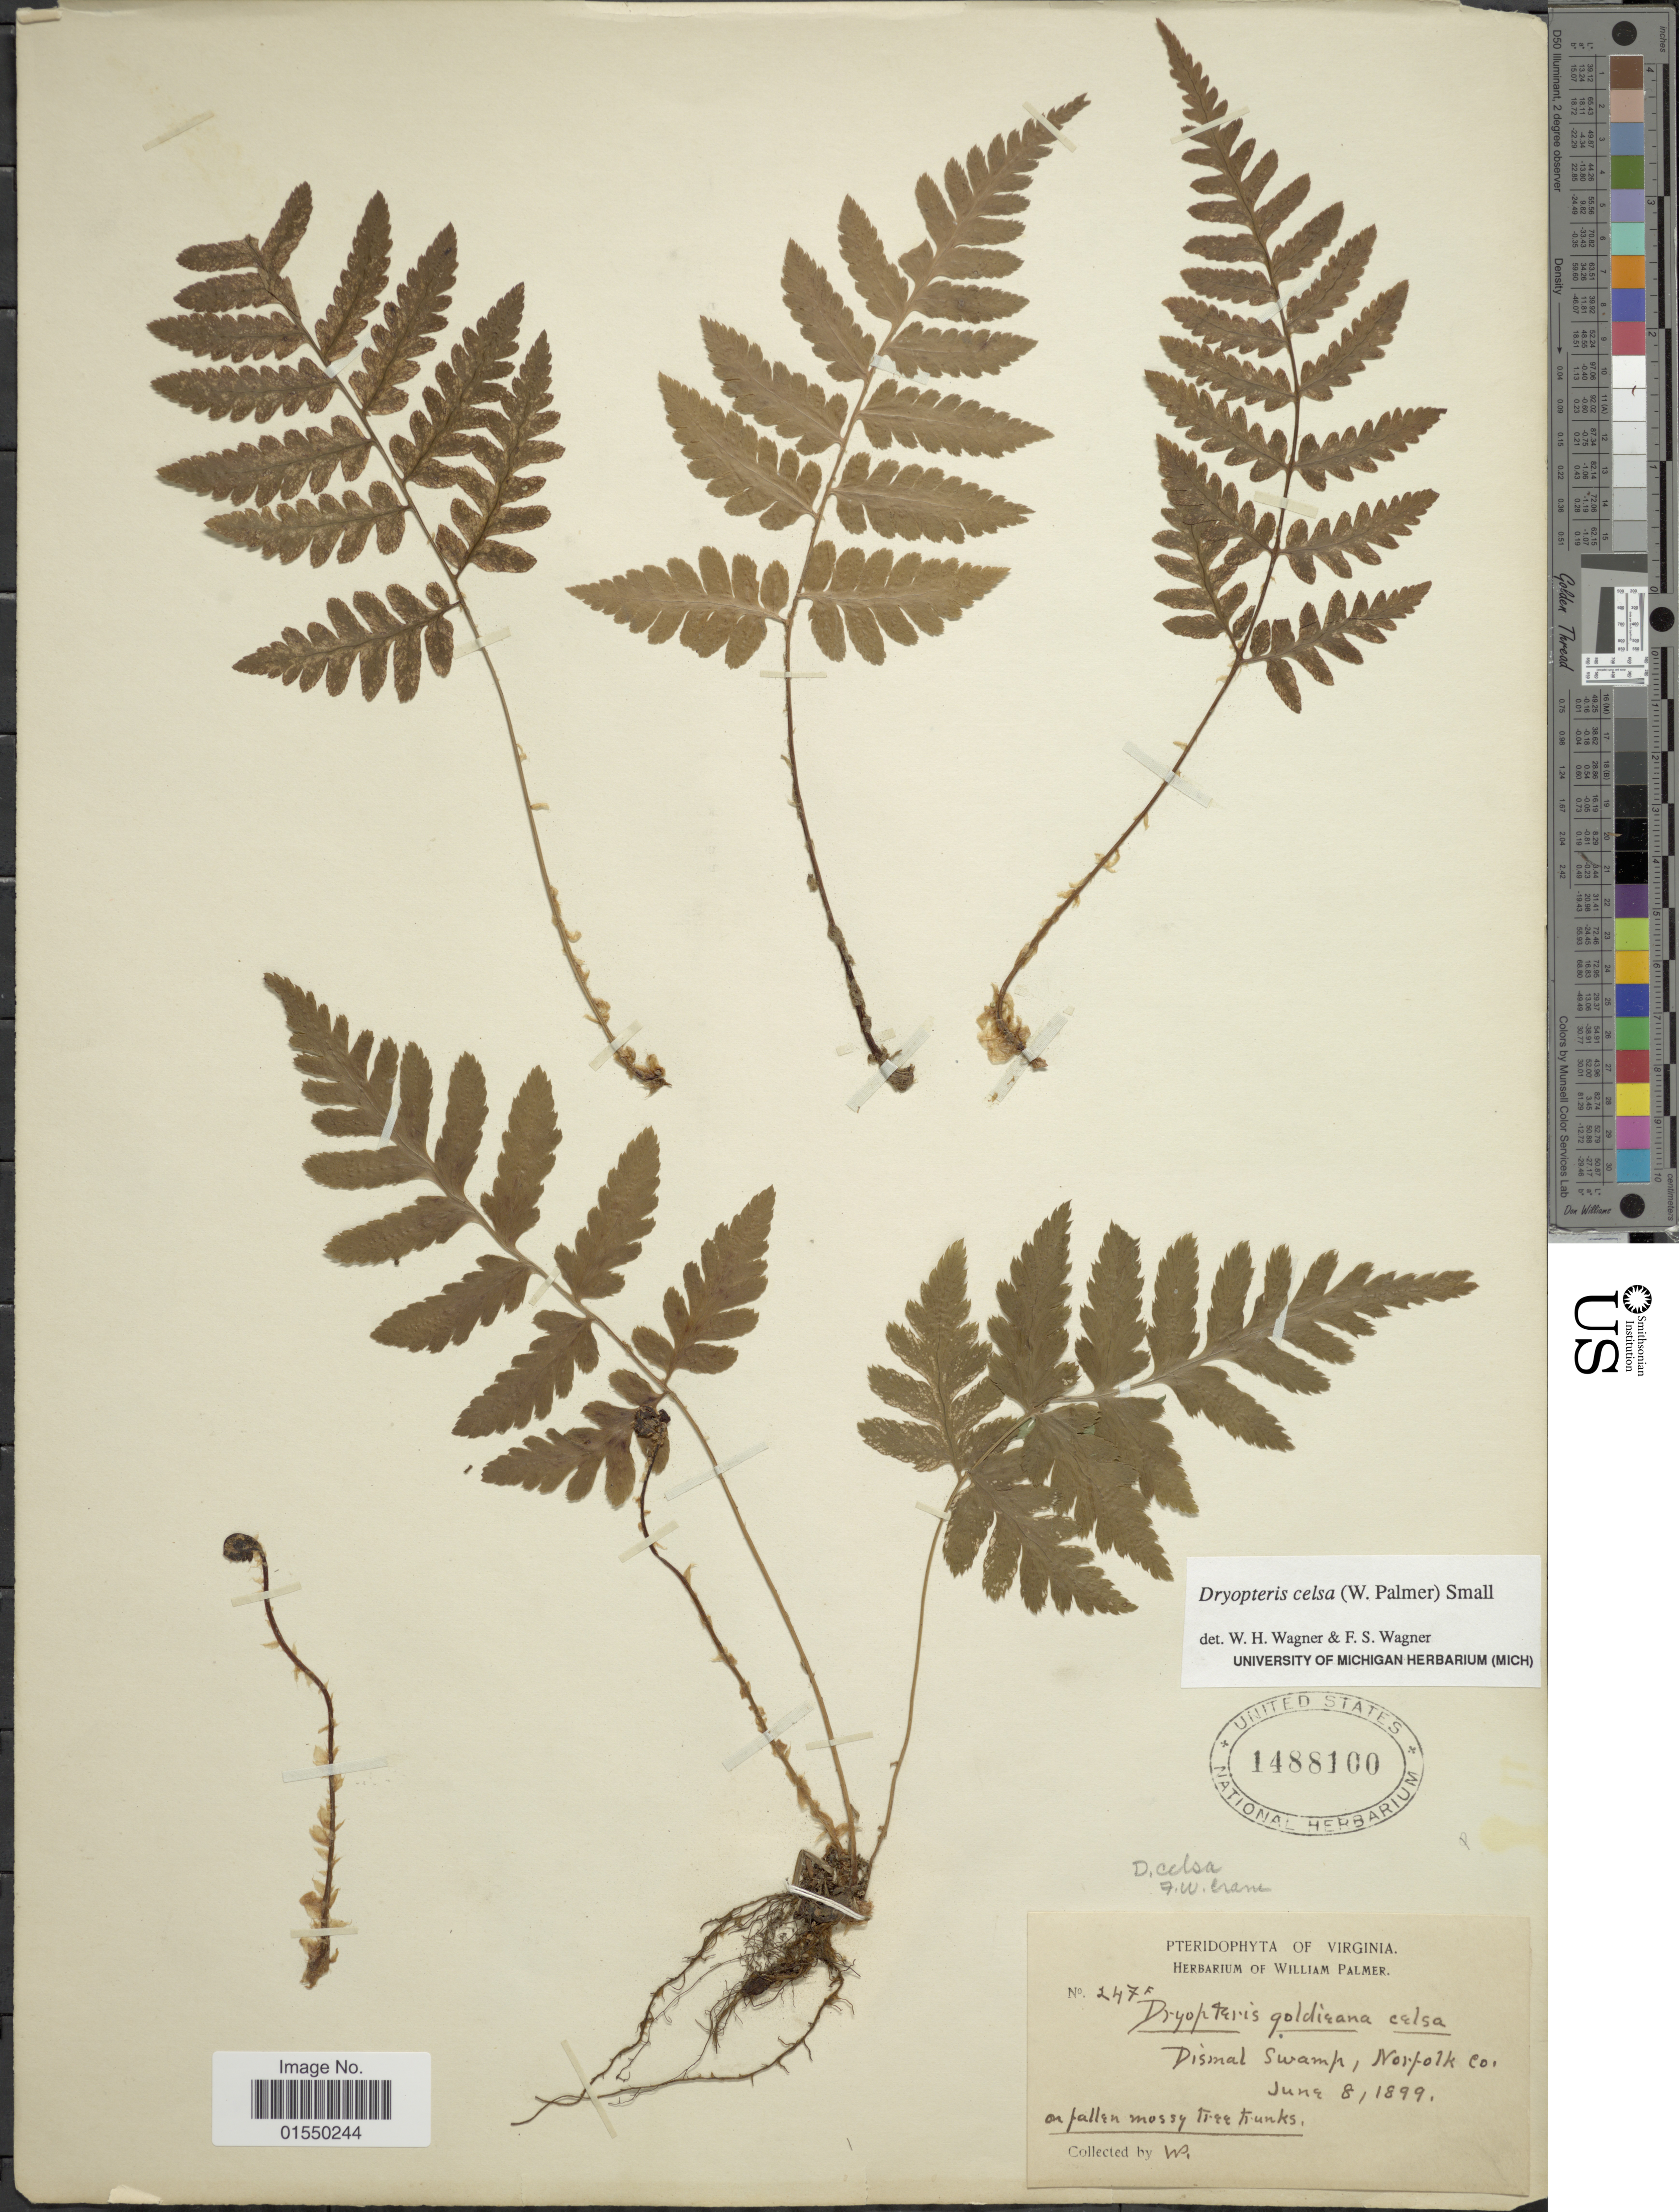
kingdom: Plantae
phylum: Tracheophyta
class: Polypodiopsida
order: Polypodiales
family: Dryopteridaceae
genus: Dryopteris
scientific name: Dryopteris celsa (W. Palmer) Knowlt., W. Palmer & C.L. Pollard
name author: (W. Palmer) Knowlt. et al.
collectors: W. Palmer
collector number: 247F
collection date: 1899-06-08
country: United States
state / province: Virginia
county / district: City of Norfolk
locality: Dismal Swamp, Norfolk Co.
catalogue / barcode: US 1488100